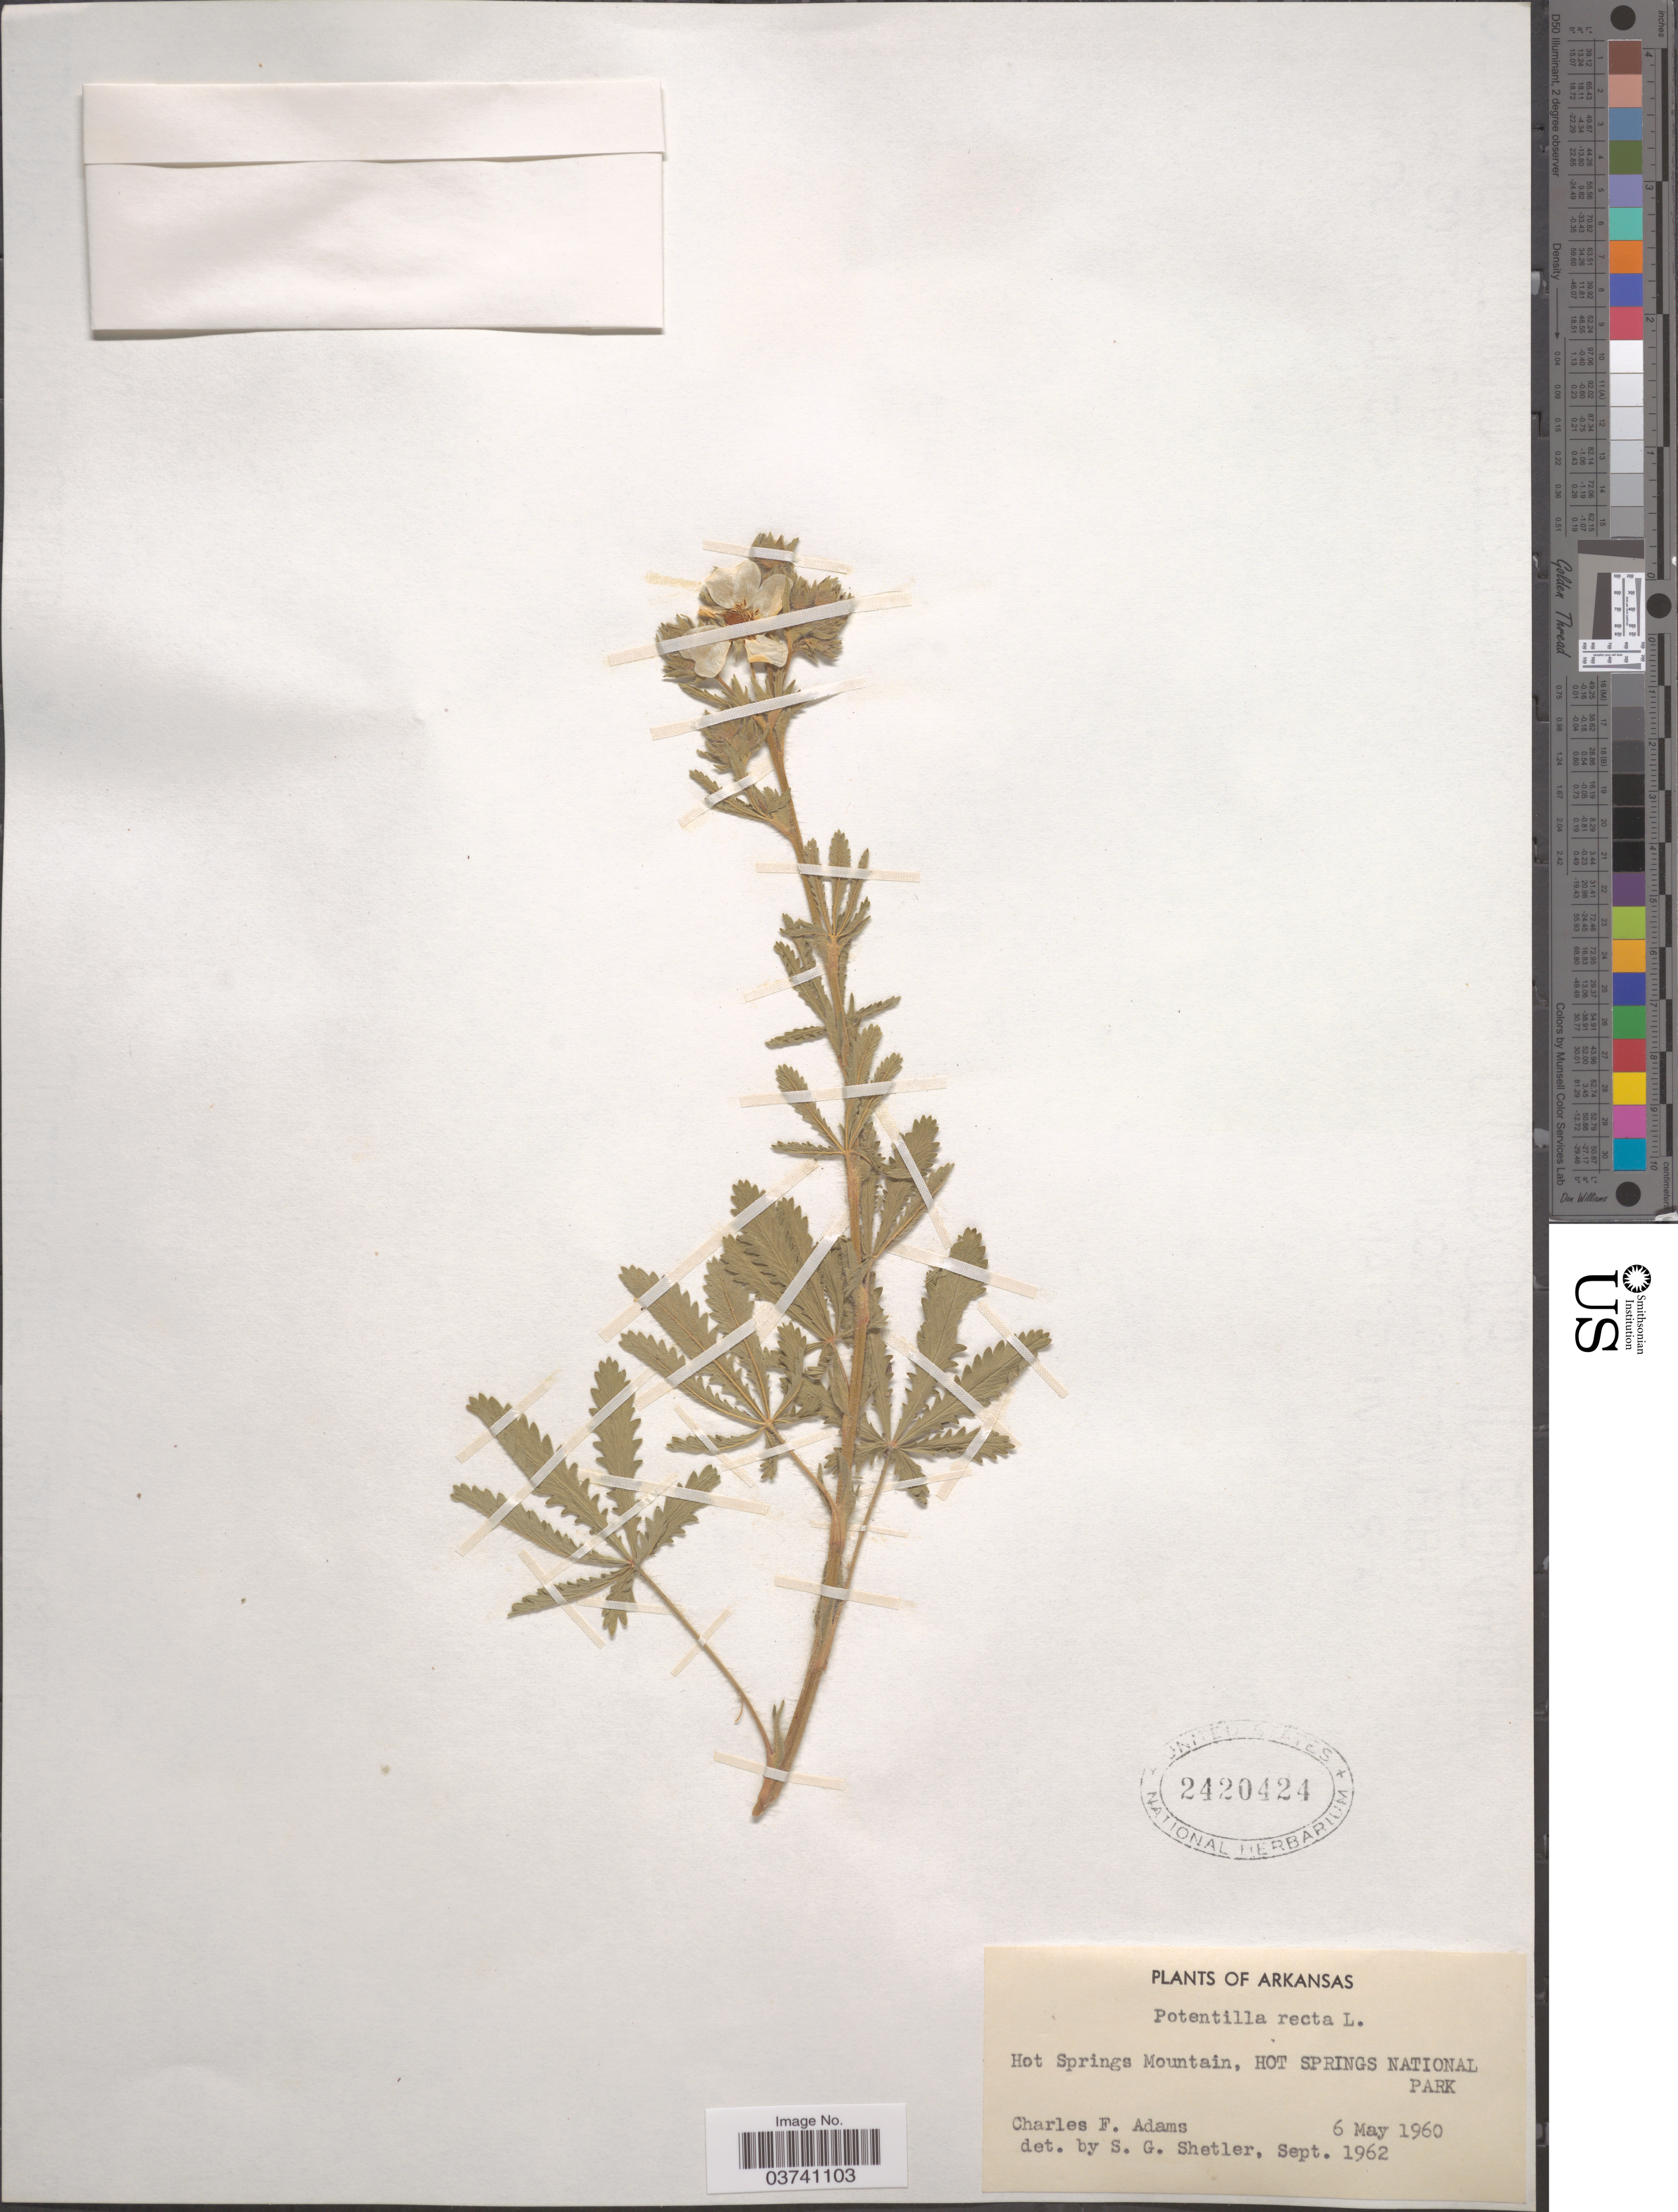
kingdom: Plantae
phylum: Tracheophyta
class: Magnoliopsida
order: Rosales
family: Rosaceae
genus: Potentilla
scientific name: Potentilla recta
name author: L.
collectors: C. F. Adams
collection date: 1960-05-06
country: United States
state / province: Arkansas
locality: Hot Springs Mountain, Hot Springs National Park.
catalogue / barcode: US 2420424